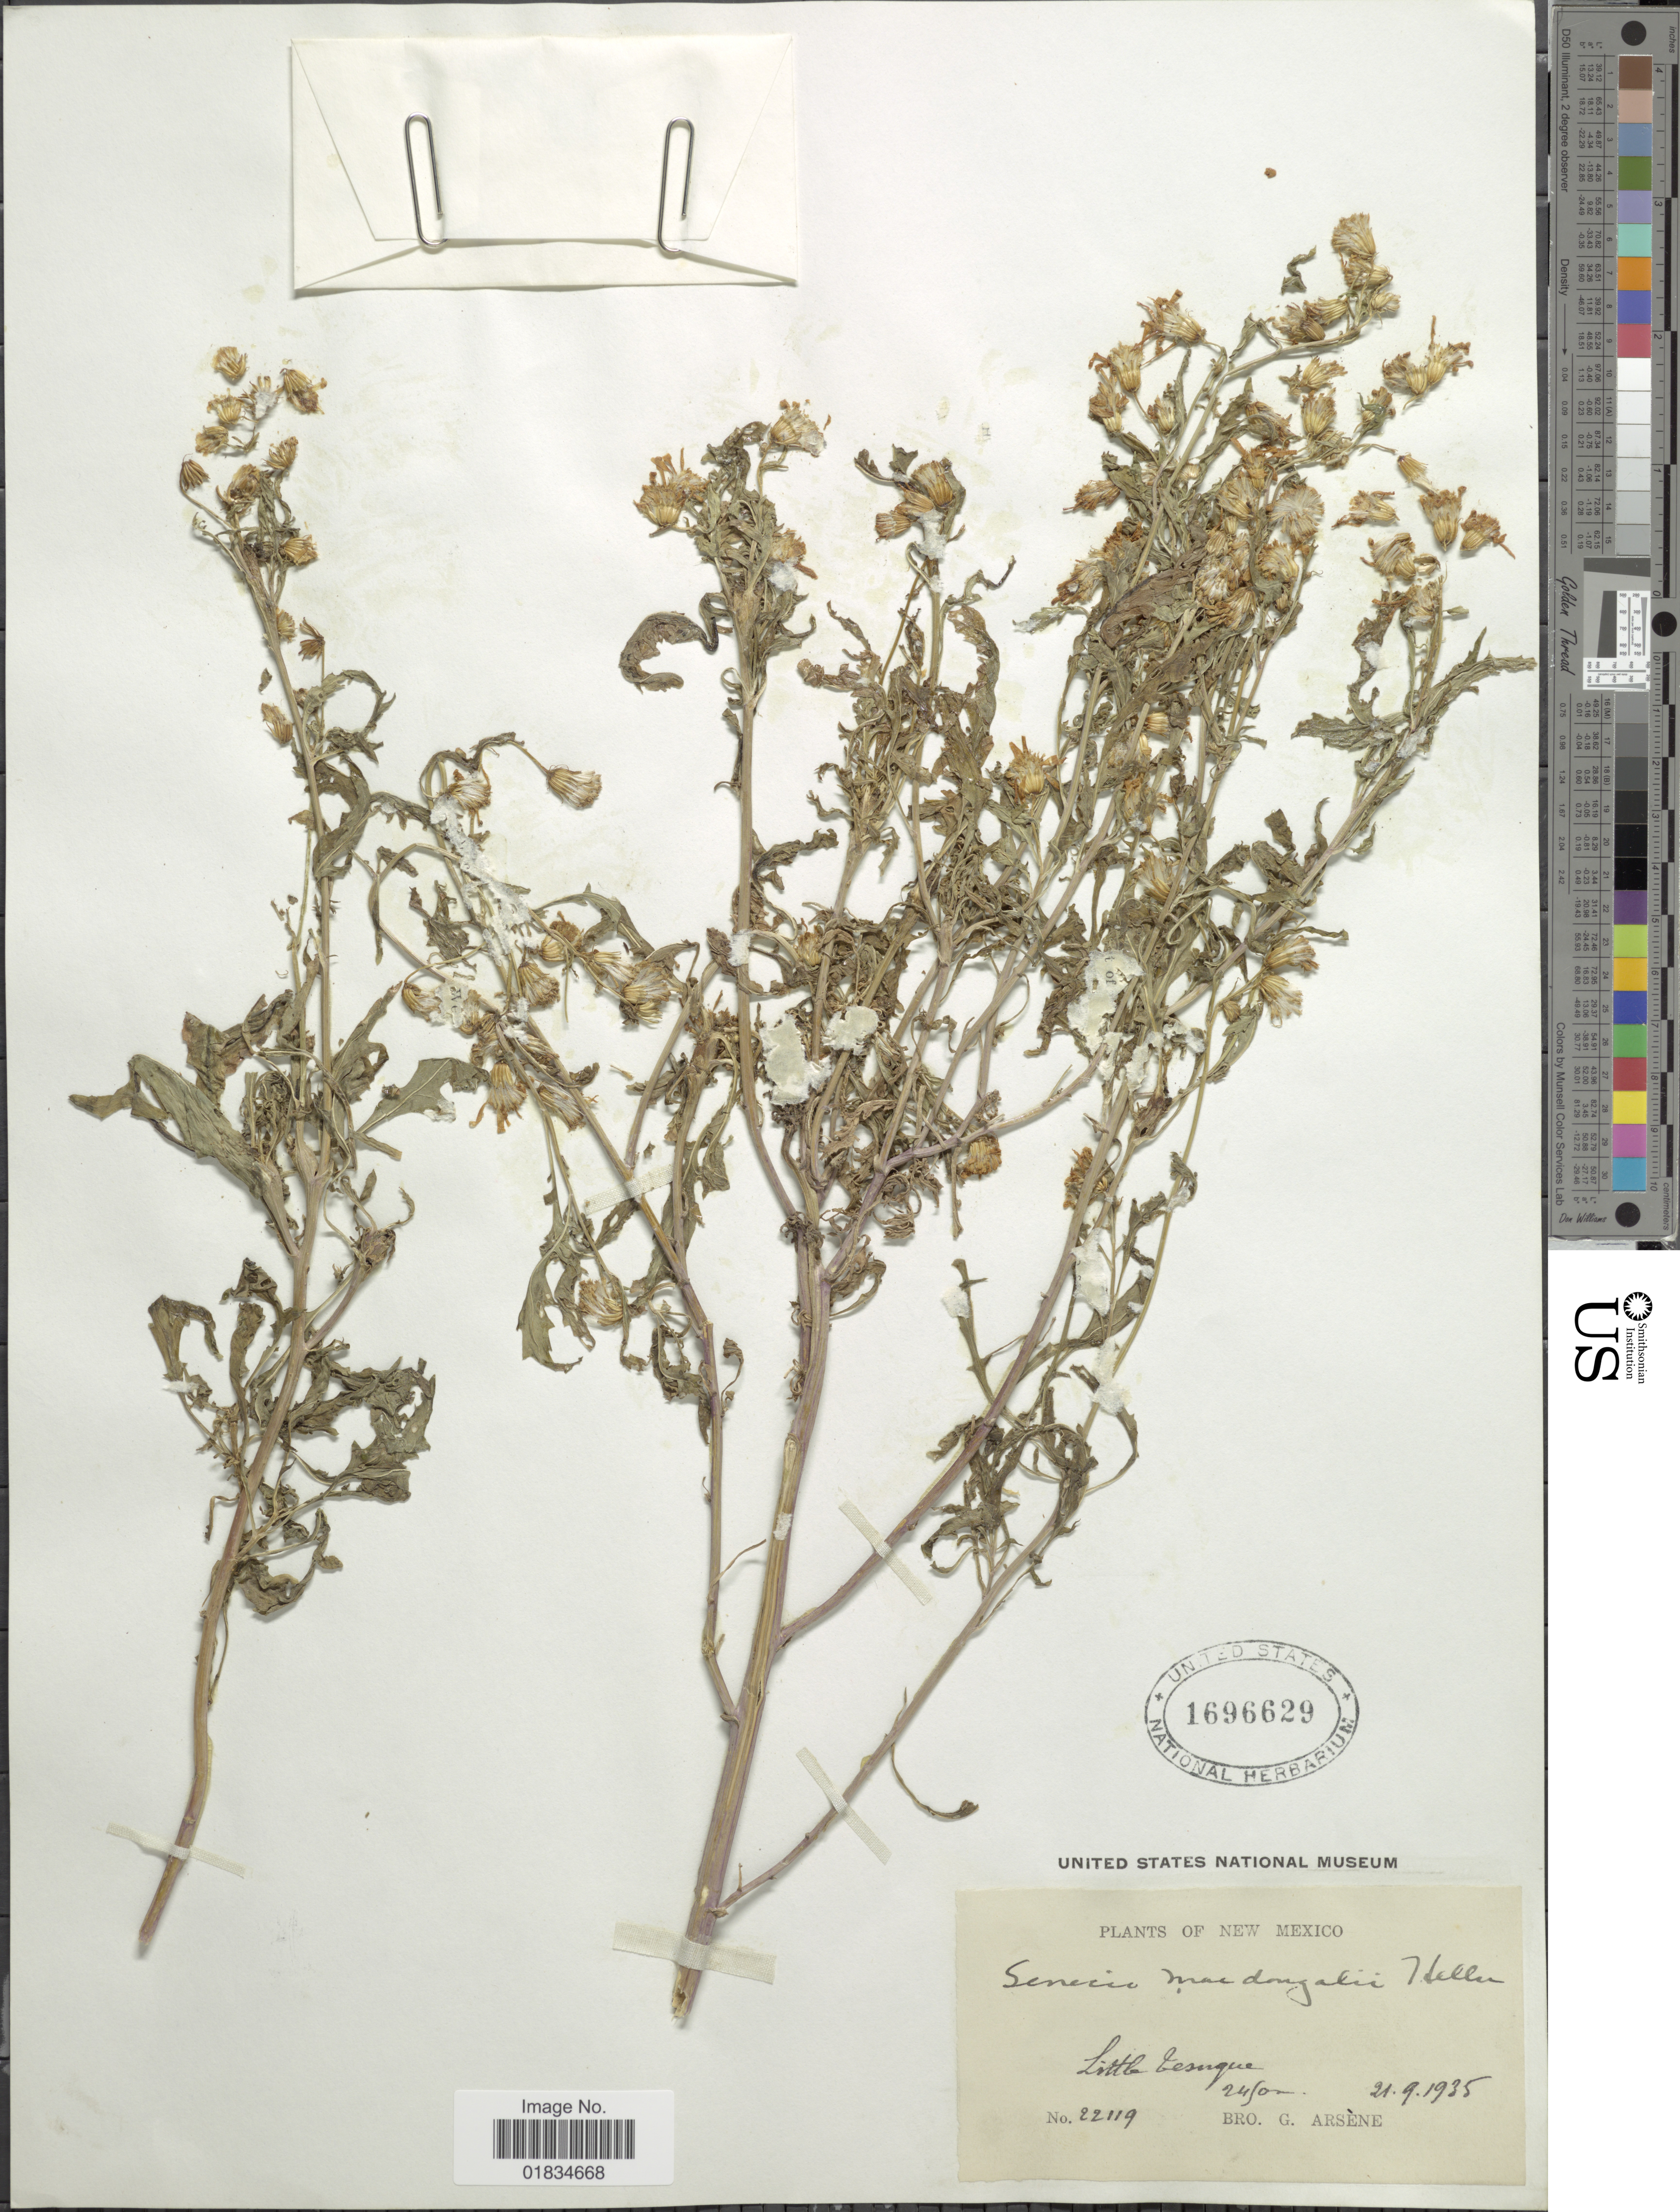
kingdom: Plantae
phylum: Tracheophyta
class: Magnoliopsida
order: Asterales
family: Asteraceae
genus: Senecio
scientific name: Senecio macdougalii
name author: A. Heller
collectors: Bro. G. Arsène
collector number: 22119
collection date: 1935-09-21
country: United States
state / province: New Mexico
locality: Little Tesuque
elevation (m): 24800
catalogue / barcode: US 1696629